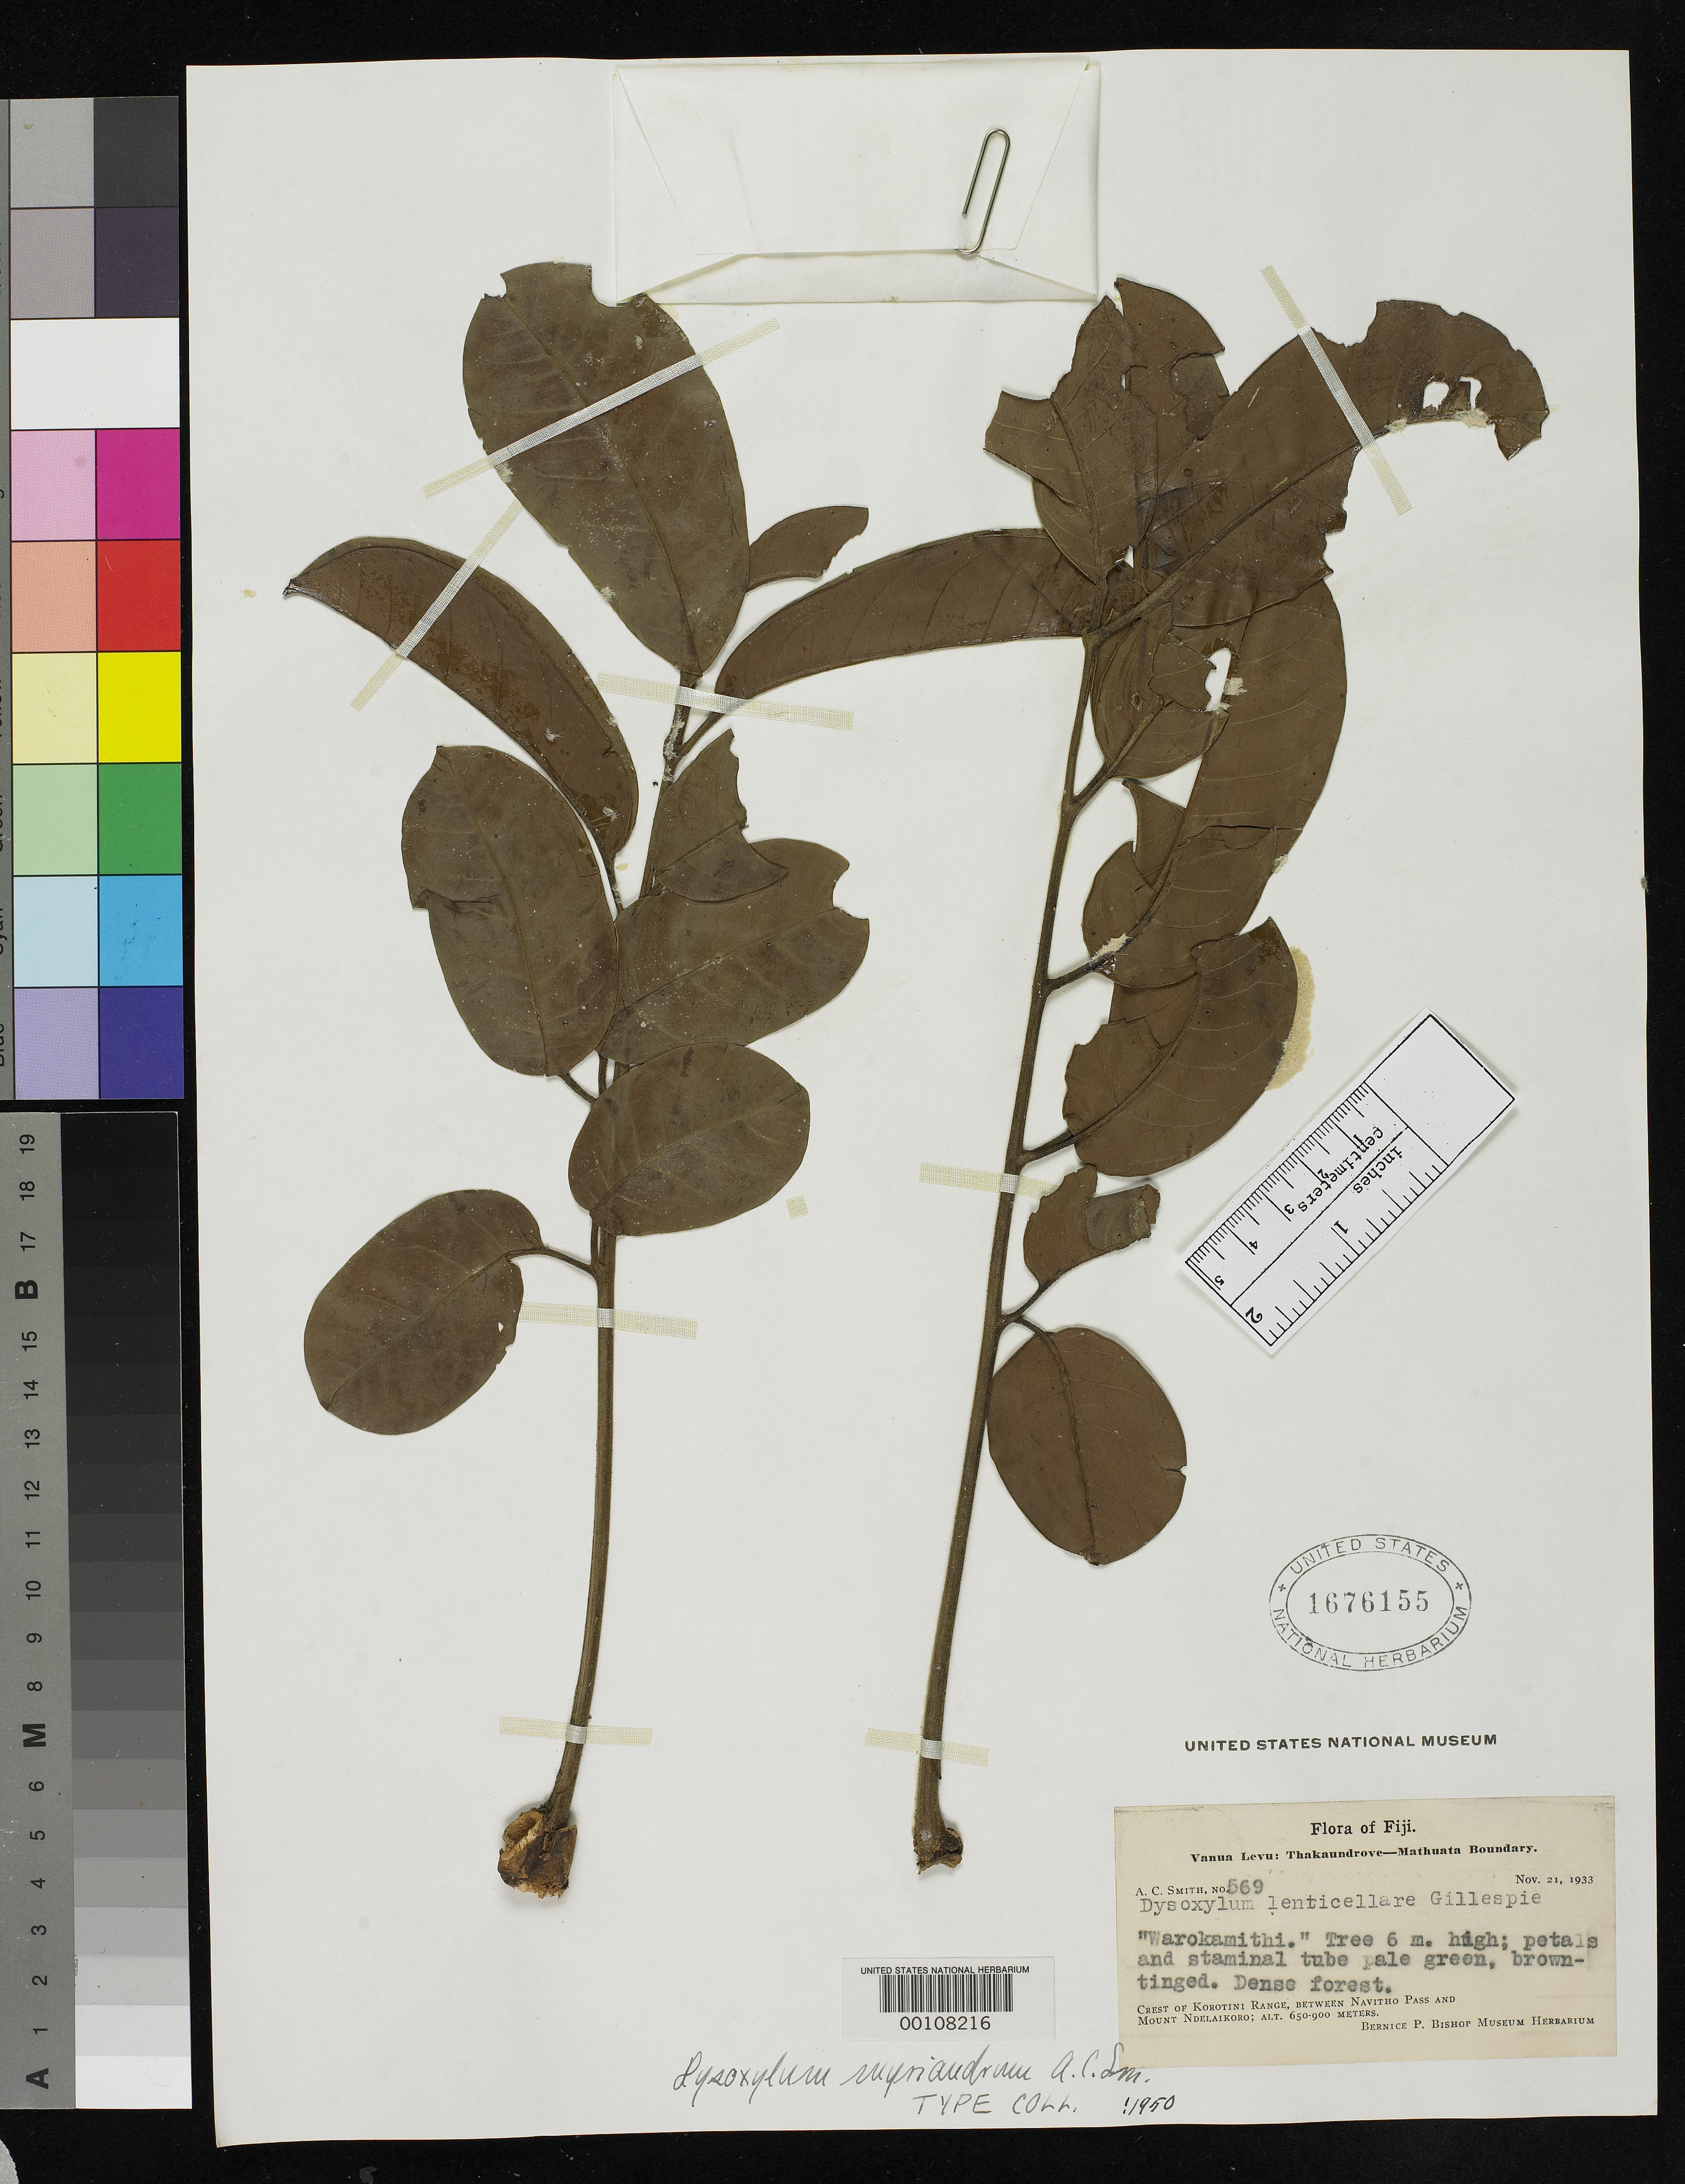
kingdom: Plantae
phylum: Tracheophyta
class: Magnoliopsida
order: Sapindales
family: Meliaceae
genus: Dysoxylum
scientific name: Dysoxylum myriandrum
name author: A.C. Sm.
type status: Isotype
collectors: A. C. Smith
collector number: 569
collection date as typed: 21 Nov 1933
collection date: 1933-11-21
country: Fiji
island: Vanua Levu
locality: Thakaundrove-Mathuata boundary. [Vanua Levu Group]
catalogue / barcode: US 1676155